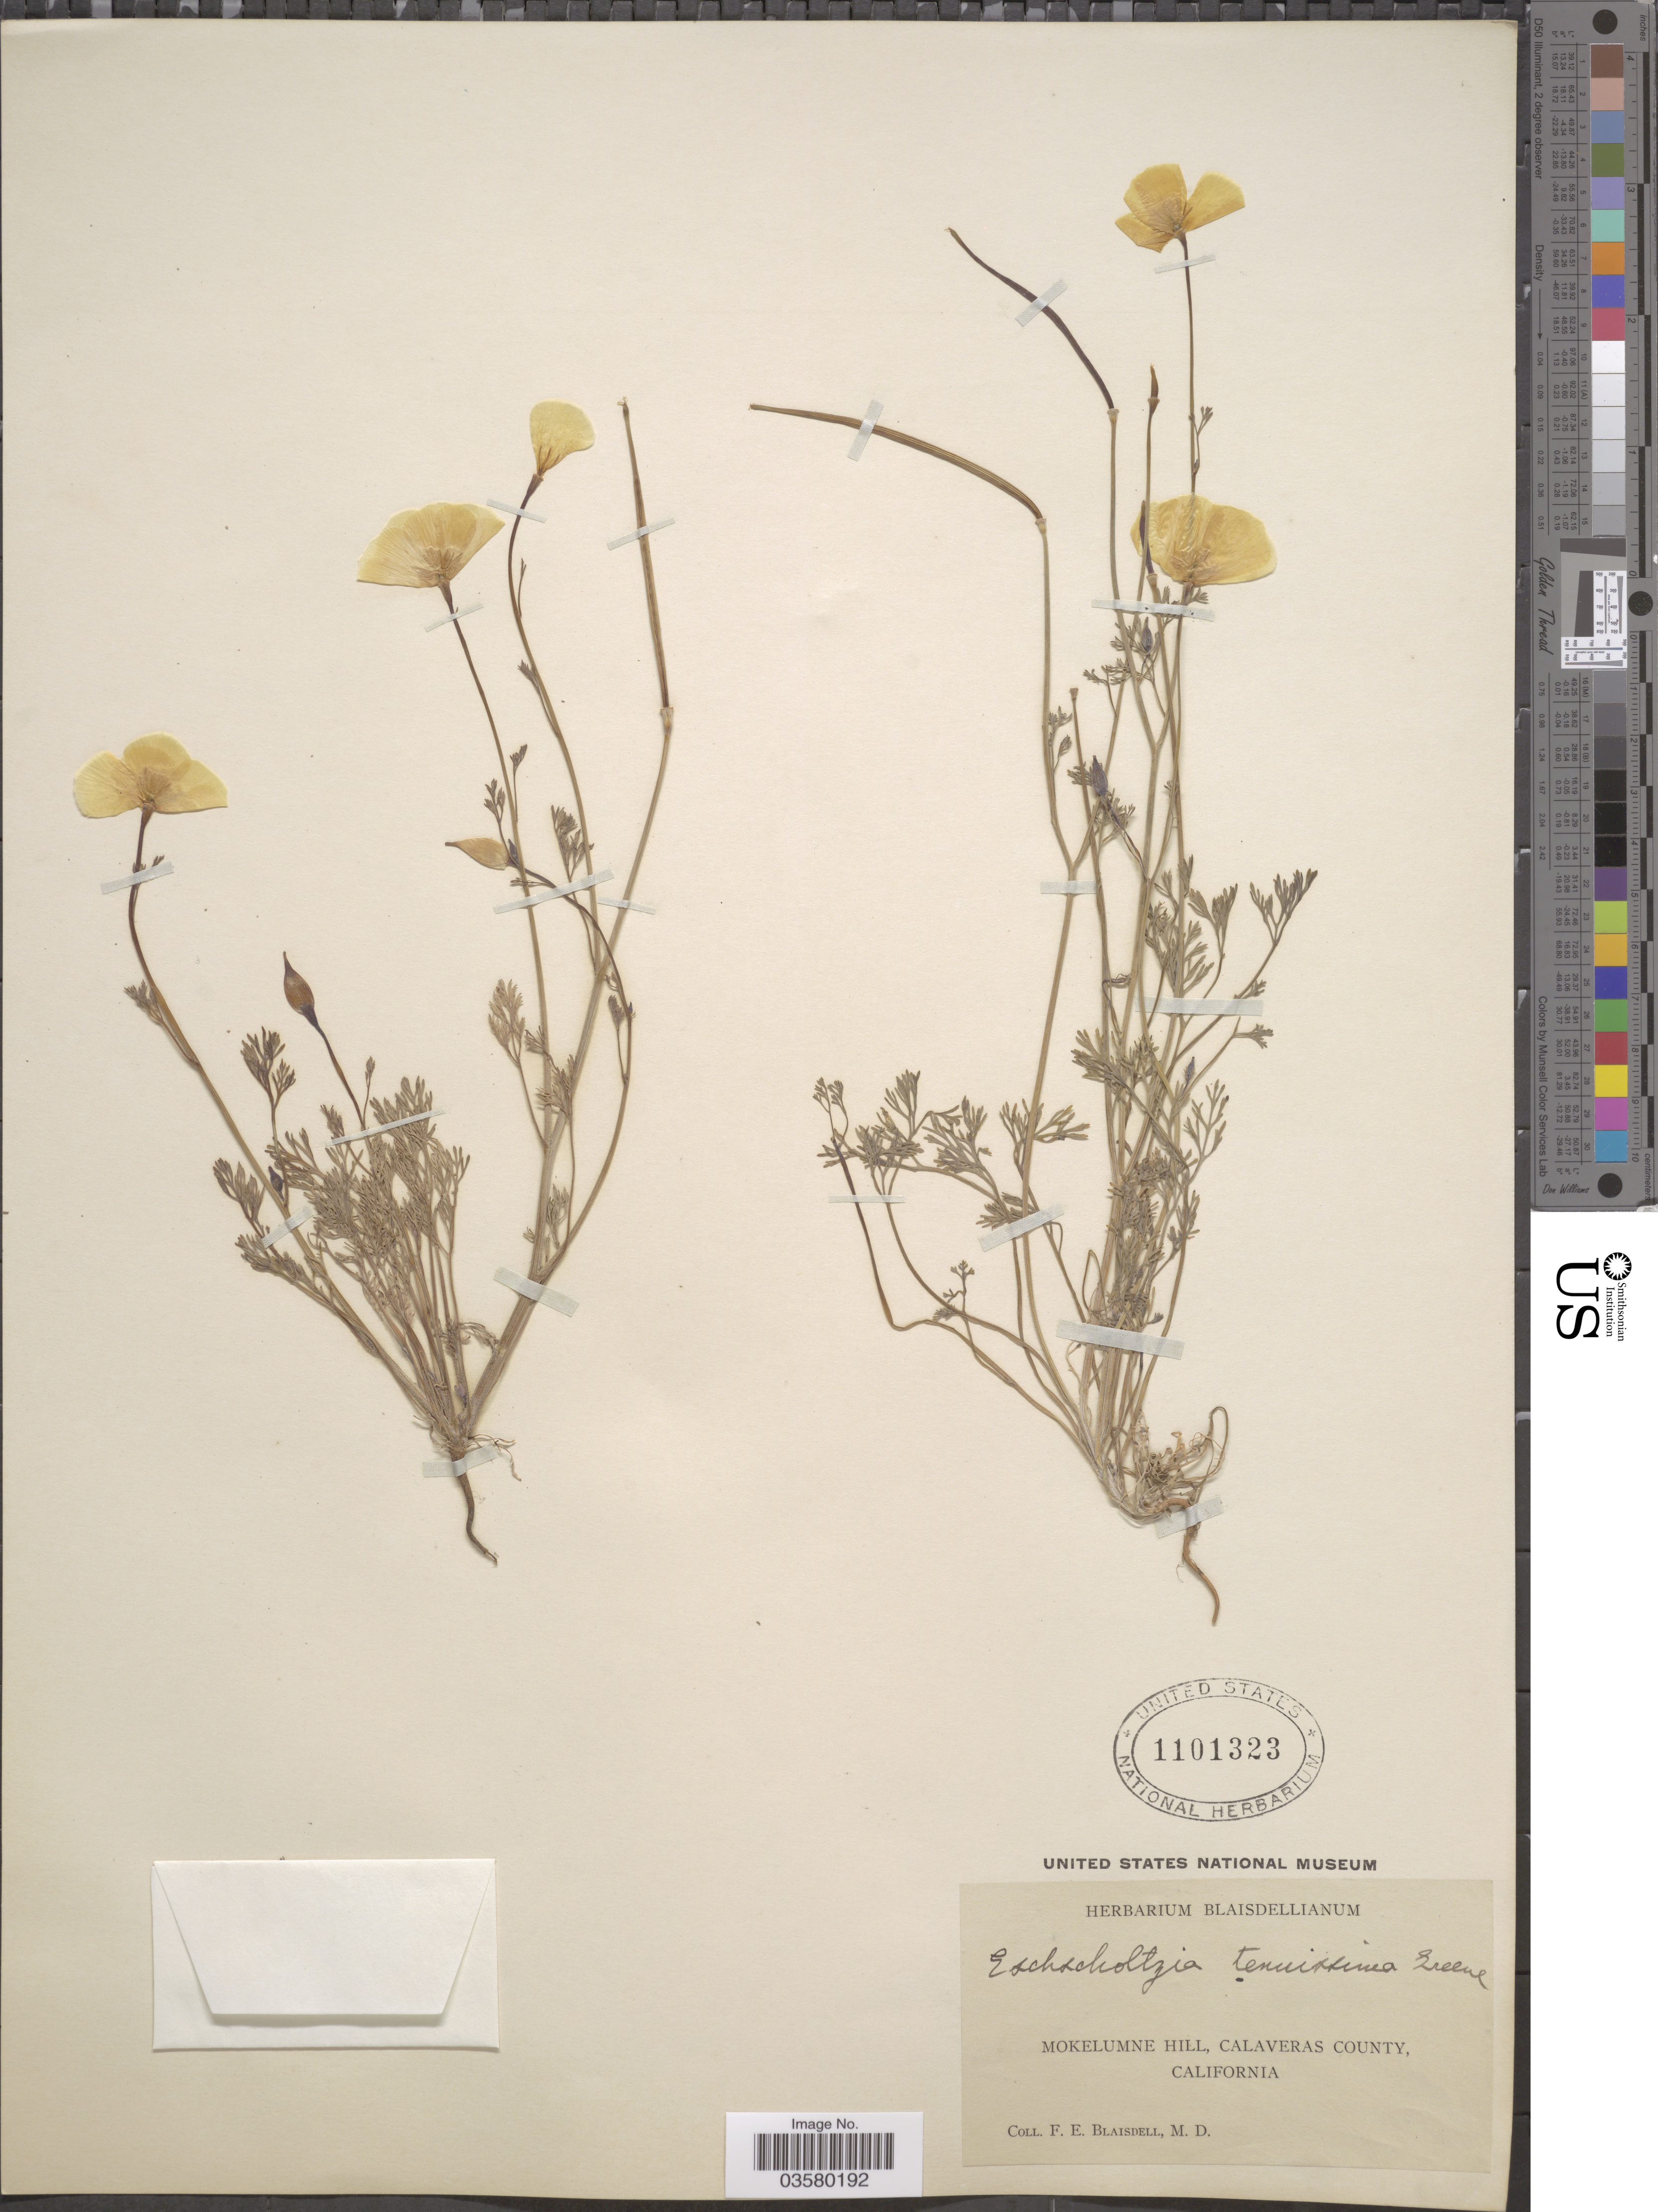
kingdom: Plantae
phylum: Tracheophyta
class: Magnoliopsida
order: Ranunculales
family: Papaveraceae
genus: Eschscholzia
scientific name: Eschscholzia caespitosa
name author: Benth.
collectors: F. Blaisdell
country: United States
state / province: California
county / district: Calaveras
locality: Mokelumne Hill, Calaveras County.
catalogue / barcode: US 1101323